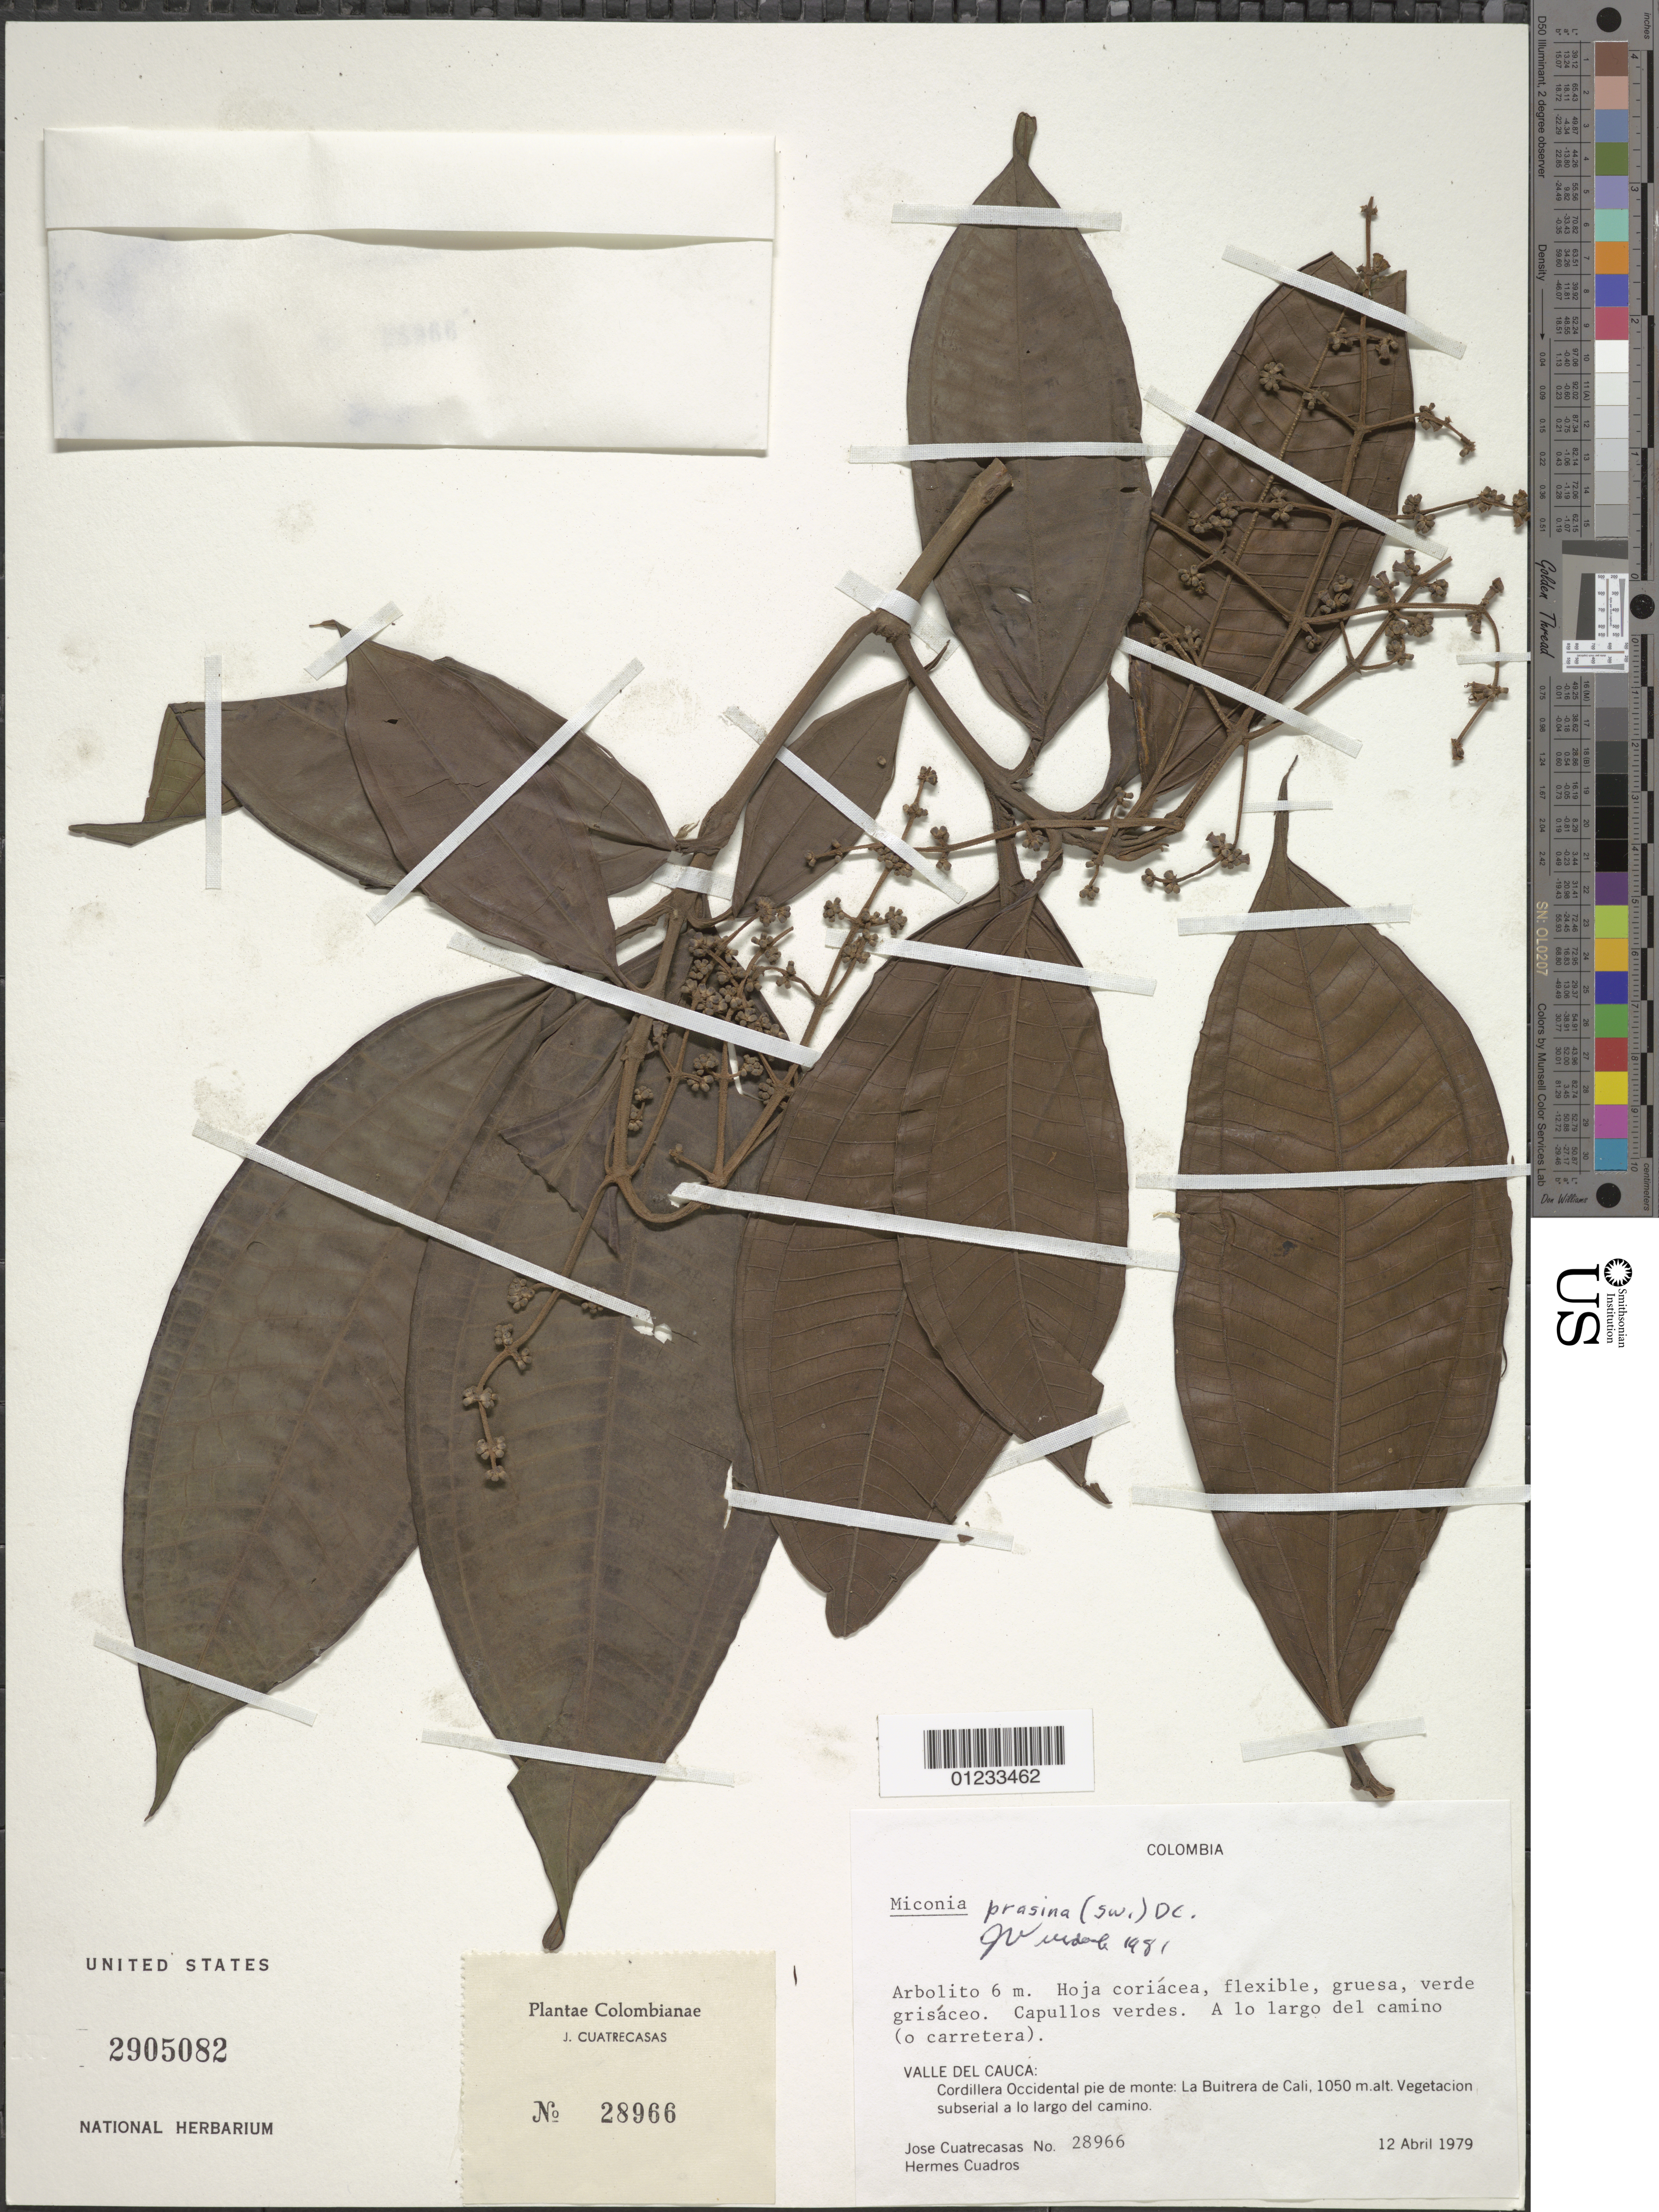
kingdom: Plantae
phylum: Tracheophyta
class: Magnoliopsida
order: Myrtales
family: Melastomataceae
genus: Miconia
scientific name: Miconia prasina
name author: (Sw.) DC.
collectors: J. Cuatrecasas & H. Cuadros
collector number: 28966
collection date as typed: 12 Apr 1979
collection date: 1979-04-12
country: Colombia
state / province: Valle del Cauca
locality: Cordillera Occidental pie de monte: La Buitrera de Cali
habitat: Vegetacrion subserial a lo largo del camino.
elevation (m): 1050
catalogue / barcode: US 2905082